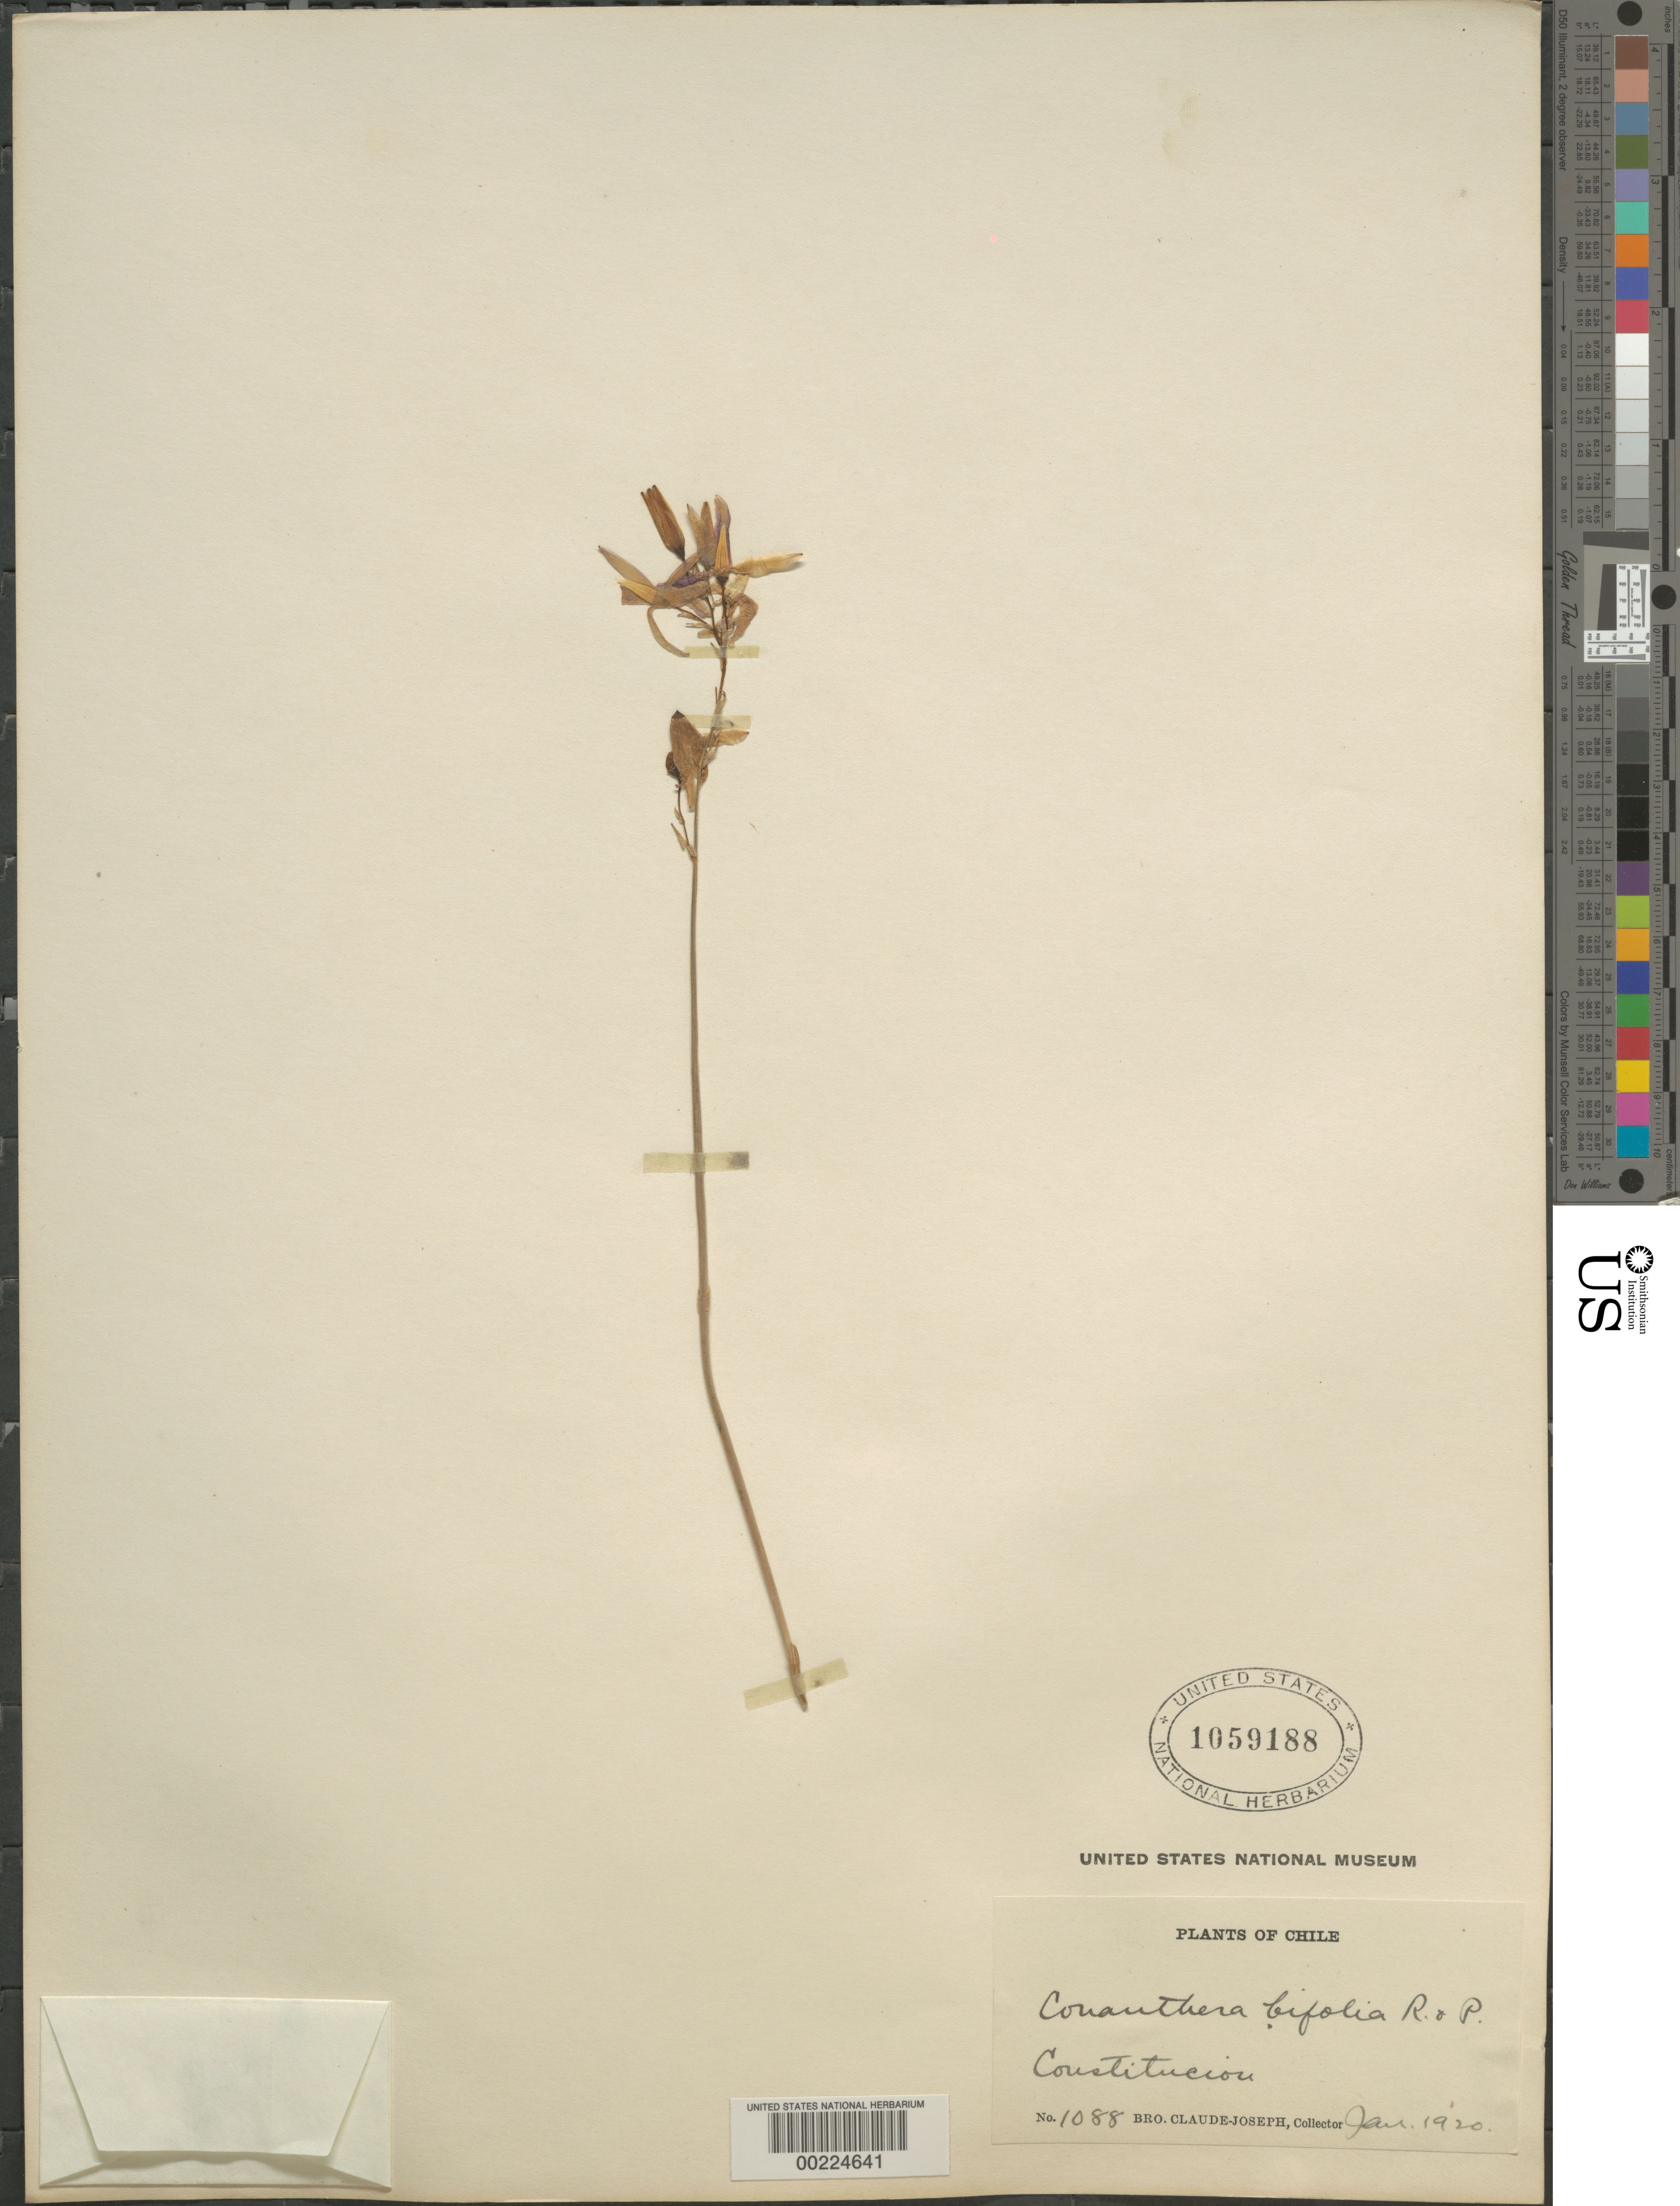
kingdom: Plantae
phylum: Tracheophyta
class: Liliopsida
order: Asparagales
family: Tecophilaeaceae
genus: Conanthera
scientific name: Conanthera bifolia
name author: Ruiz & Pav.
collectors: Bro. Claude-Joseph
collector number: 1088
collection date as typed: Jan 1920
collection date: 1920-01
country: Chile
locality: Constitucion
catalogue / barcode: US 1059188